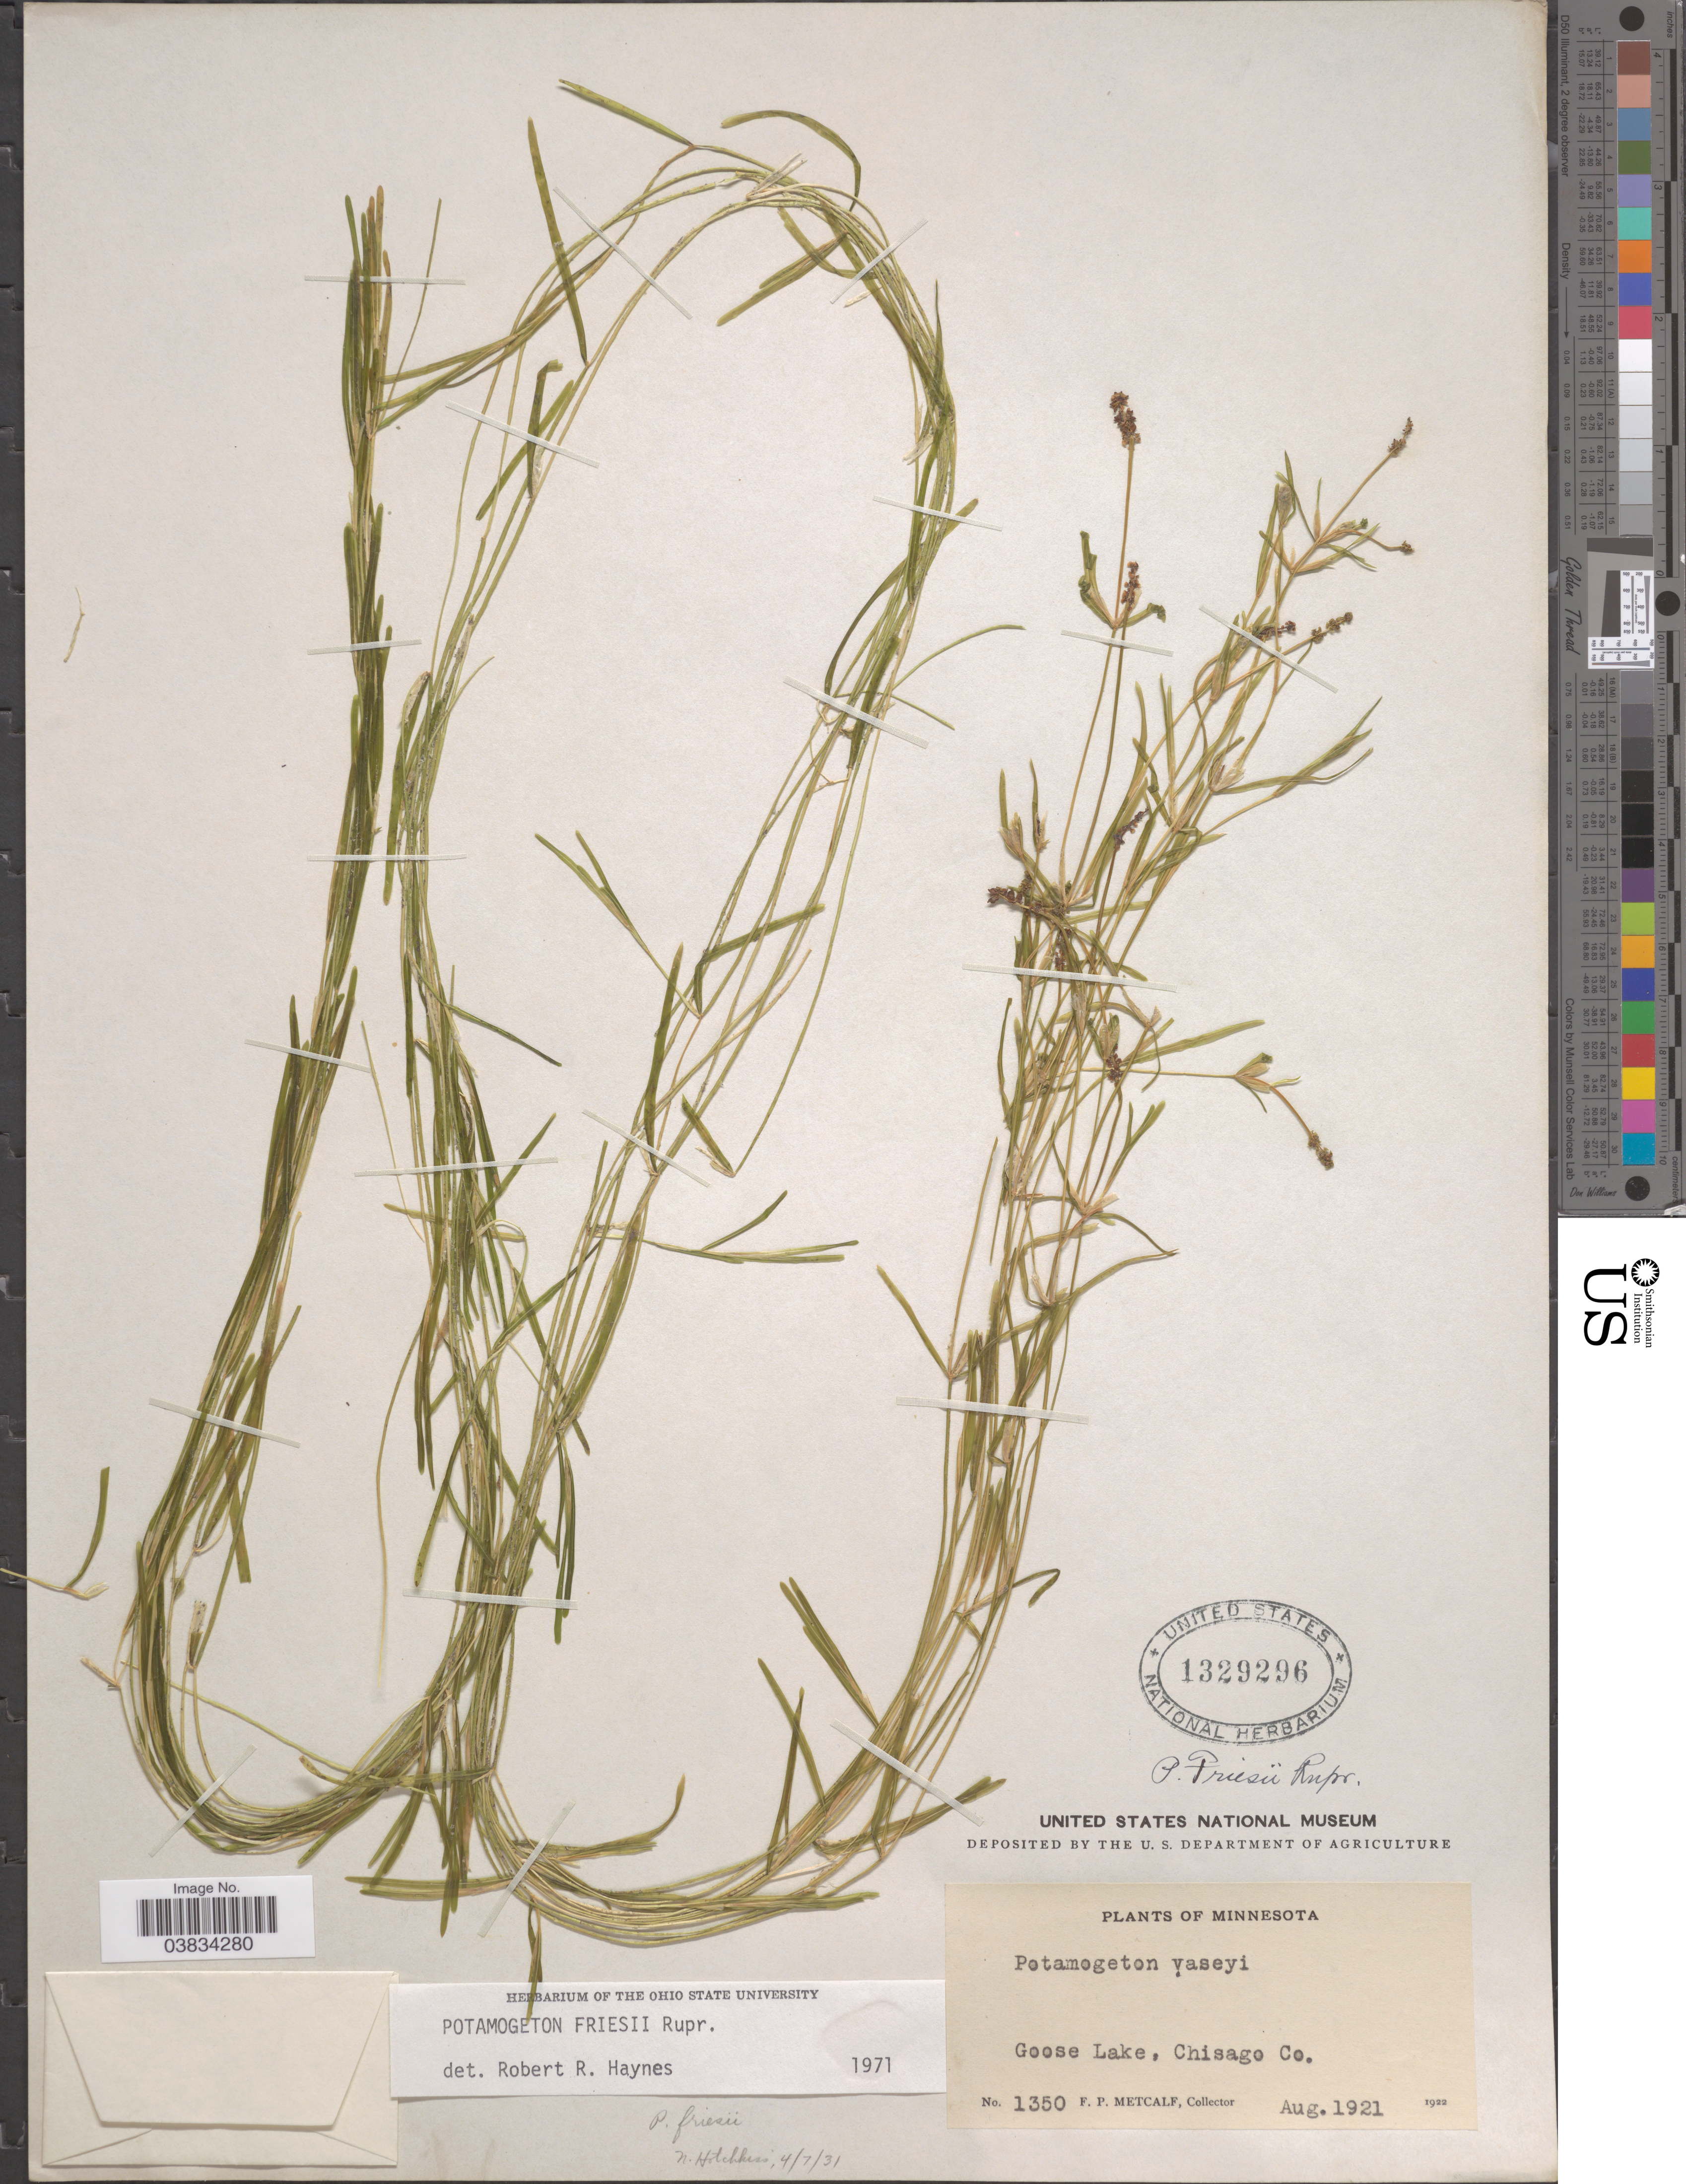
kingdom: Plantae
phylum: Tracheophyta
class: Liliopsida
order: Alismatales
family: Potamogetonaceae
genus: Potamogeton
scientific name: Potamogeton friesii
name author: Rupr.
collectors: F. Metcalf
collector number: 1350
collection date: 1921-08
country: United States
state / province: Minnesota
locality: Goose Lake, Chisago Co.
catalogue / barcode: US 1329296